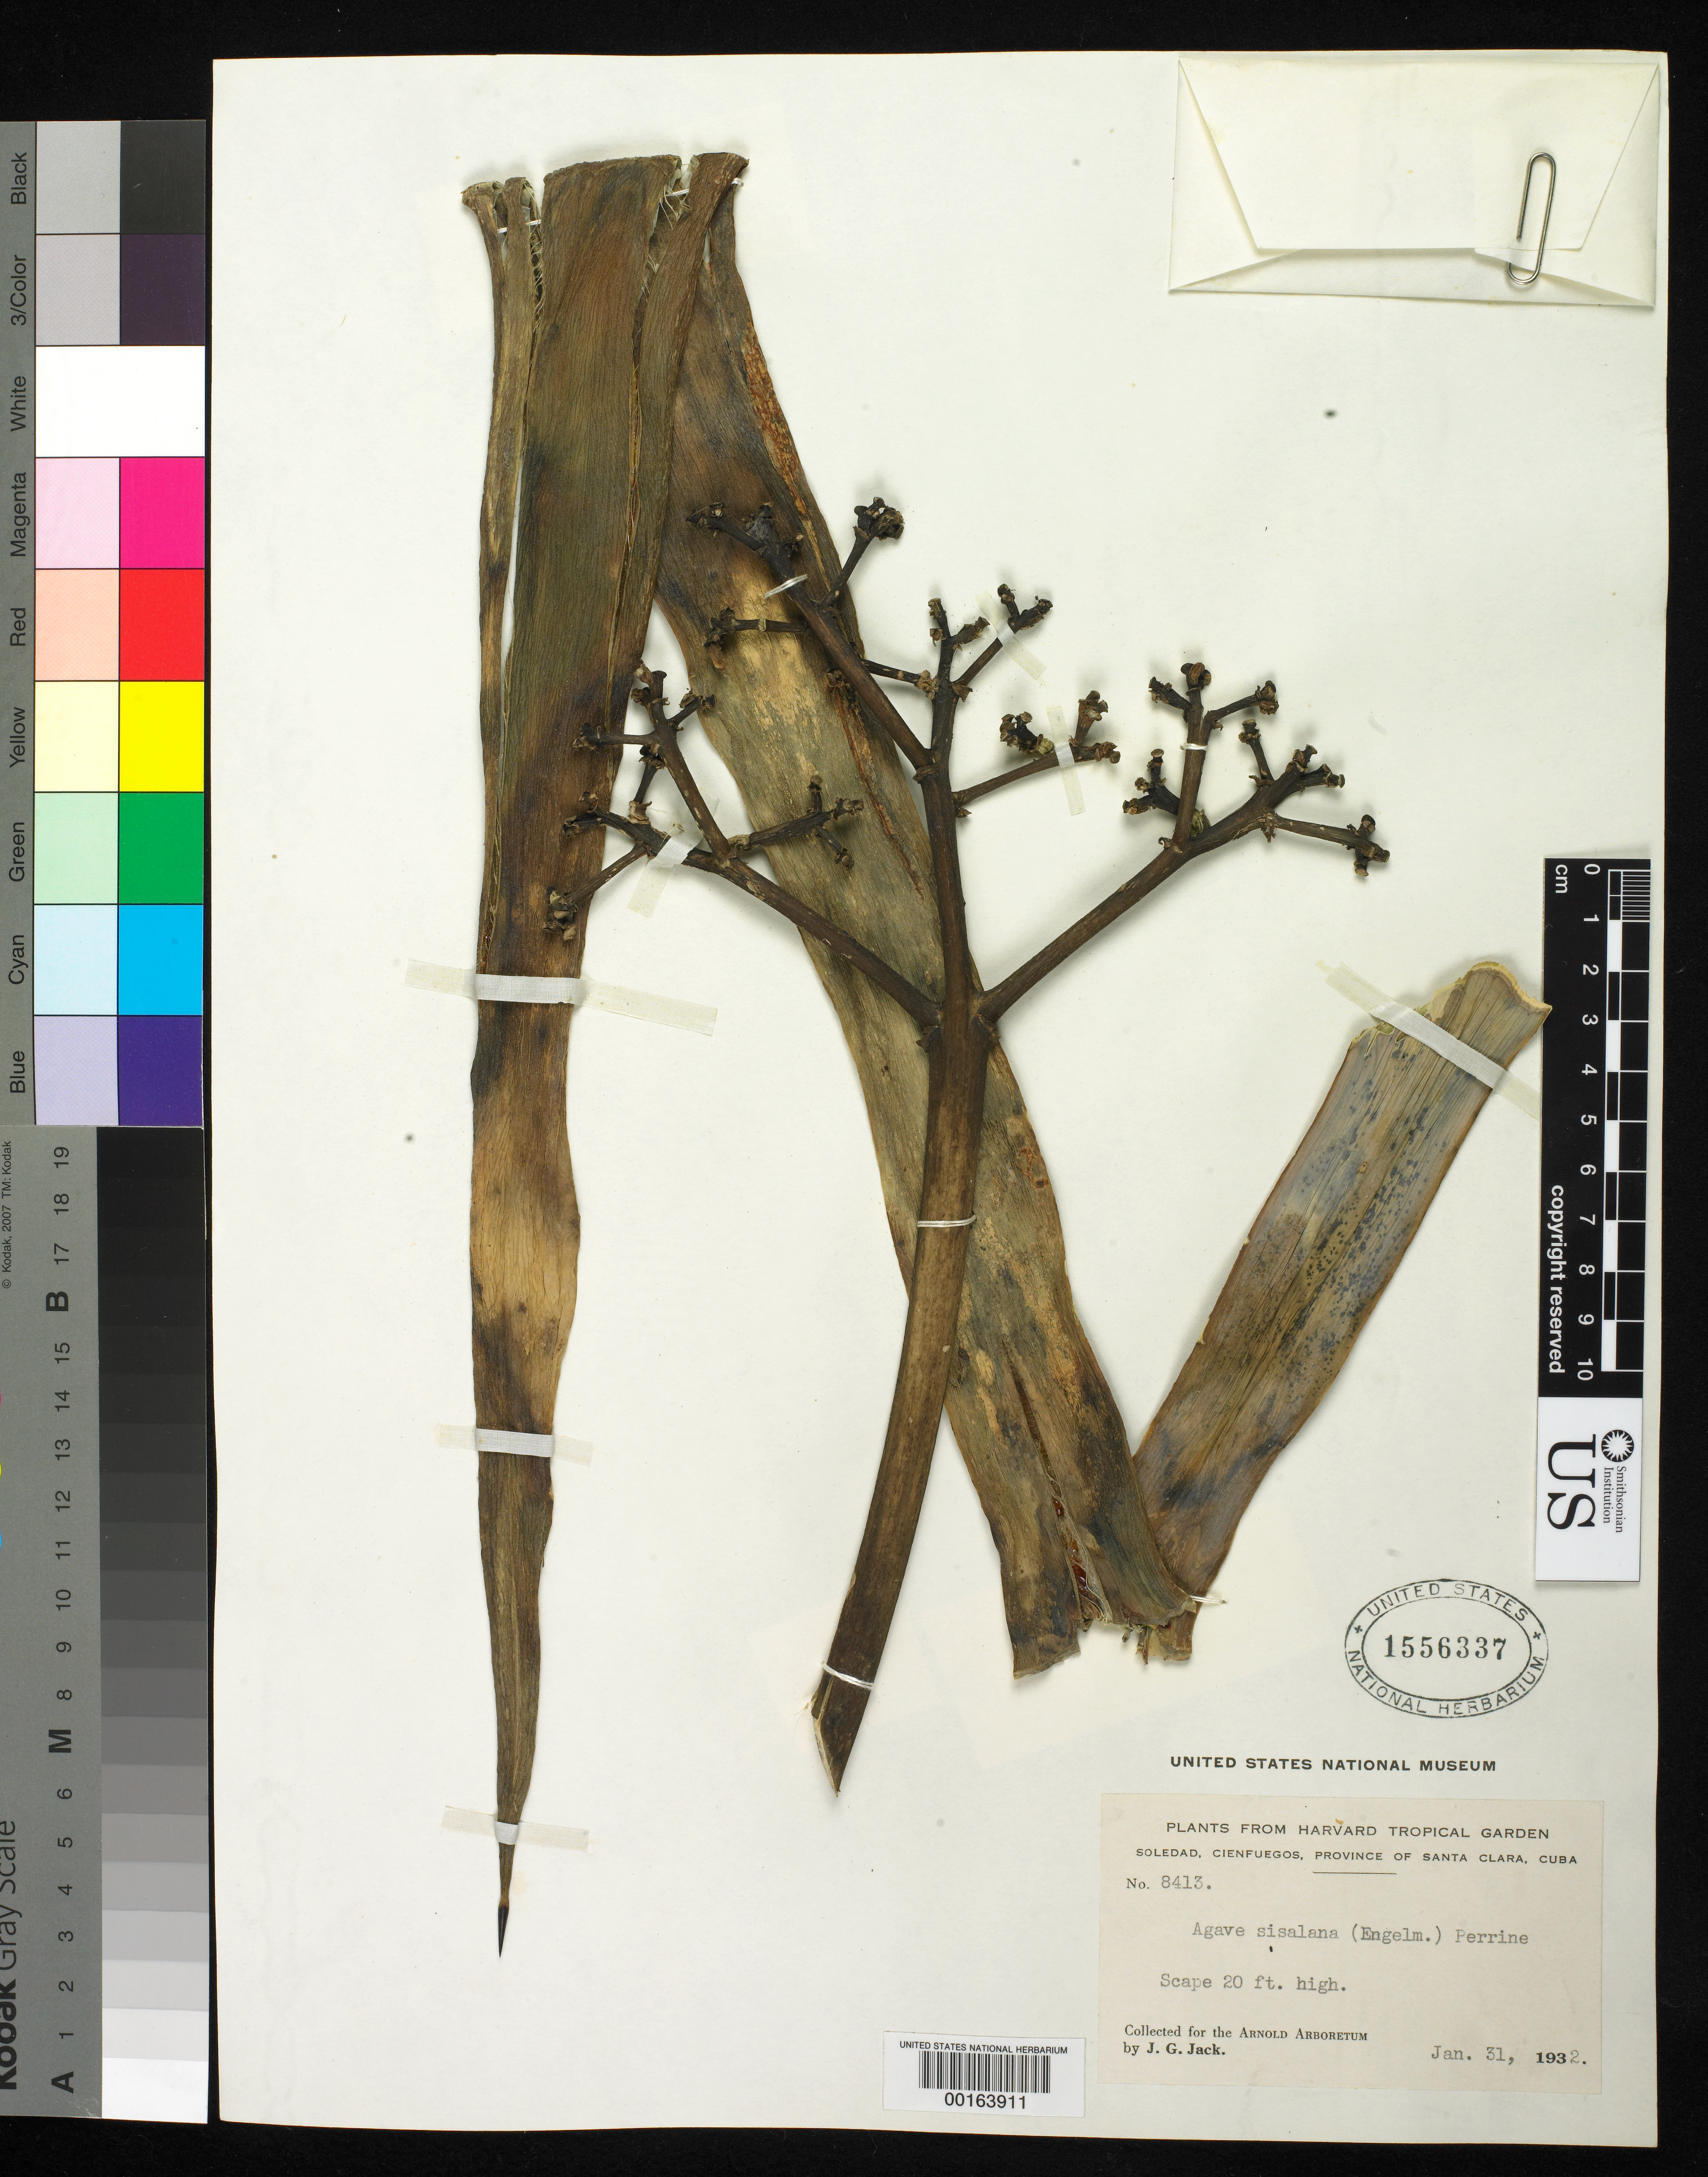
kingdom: Plantae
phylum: Tracheophyta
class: Liliopsida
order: Asparagales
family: Asparagaceae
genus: Agave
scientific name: Agave sisalana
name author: Perrine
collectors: J. G. Jack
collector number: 8413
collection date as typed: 31 Jan 1932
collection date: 1932-01-31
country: Cuba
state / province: Las Villas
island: Greater Antilles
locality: Soledad, cienfuegos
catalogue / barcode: US 1556337